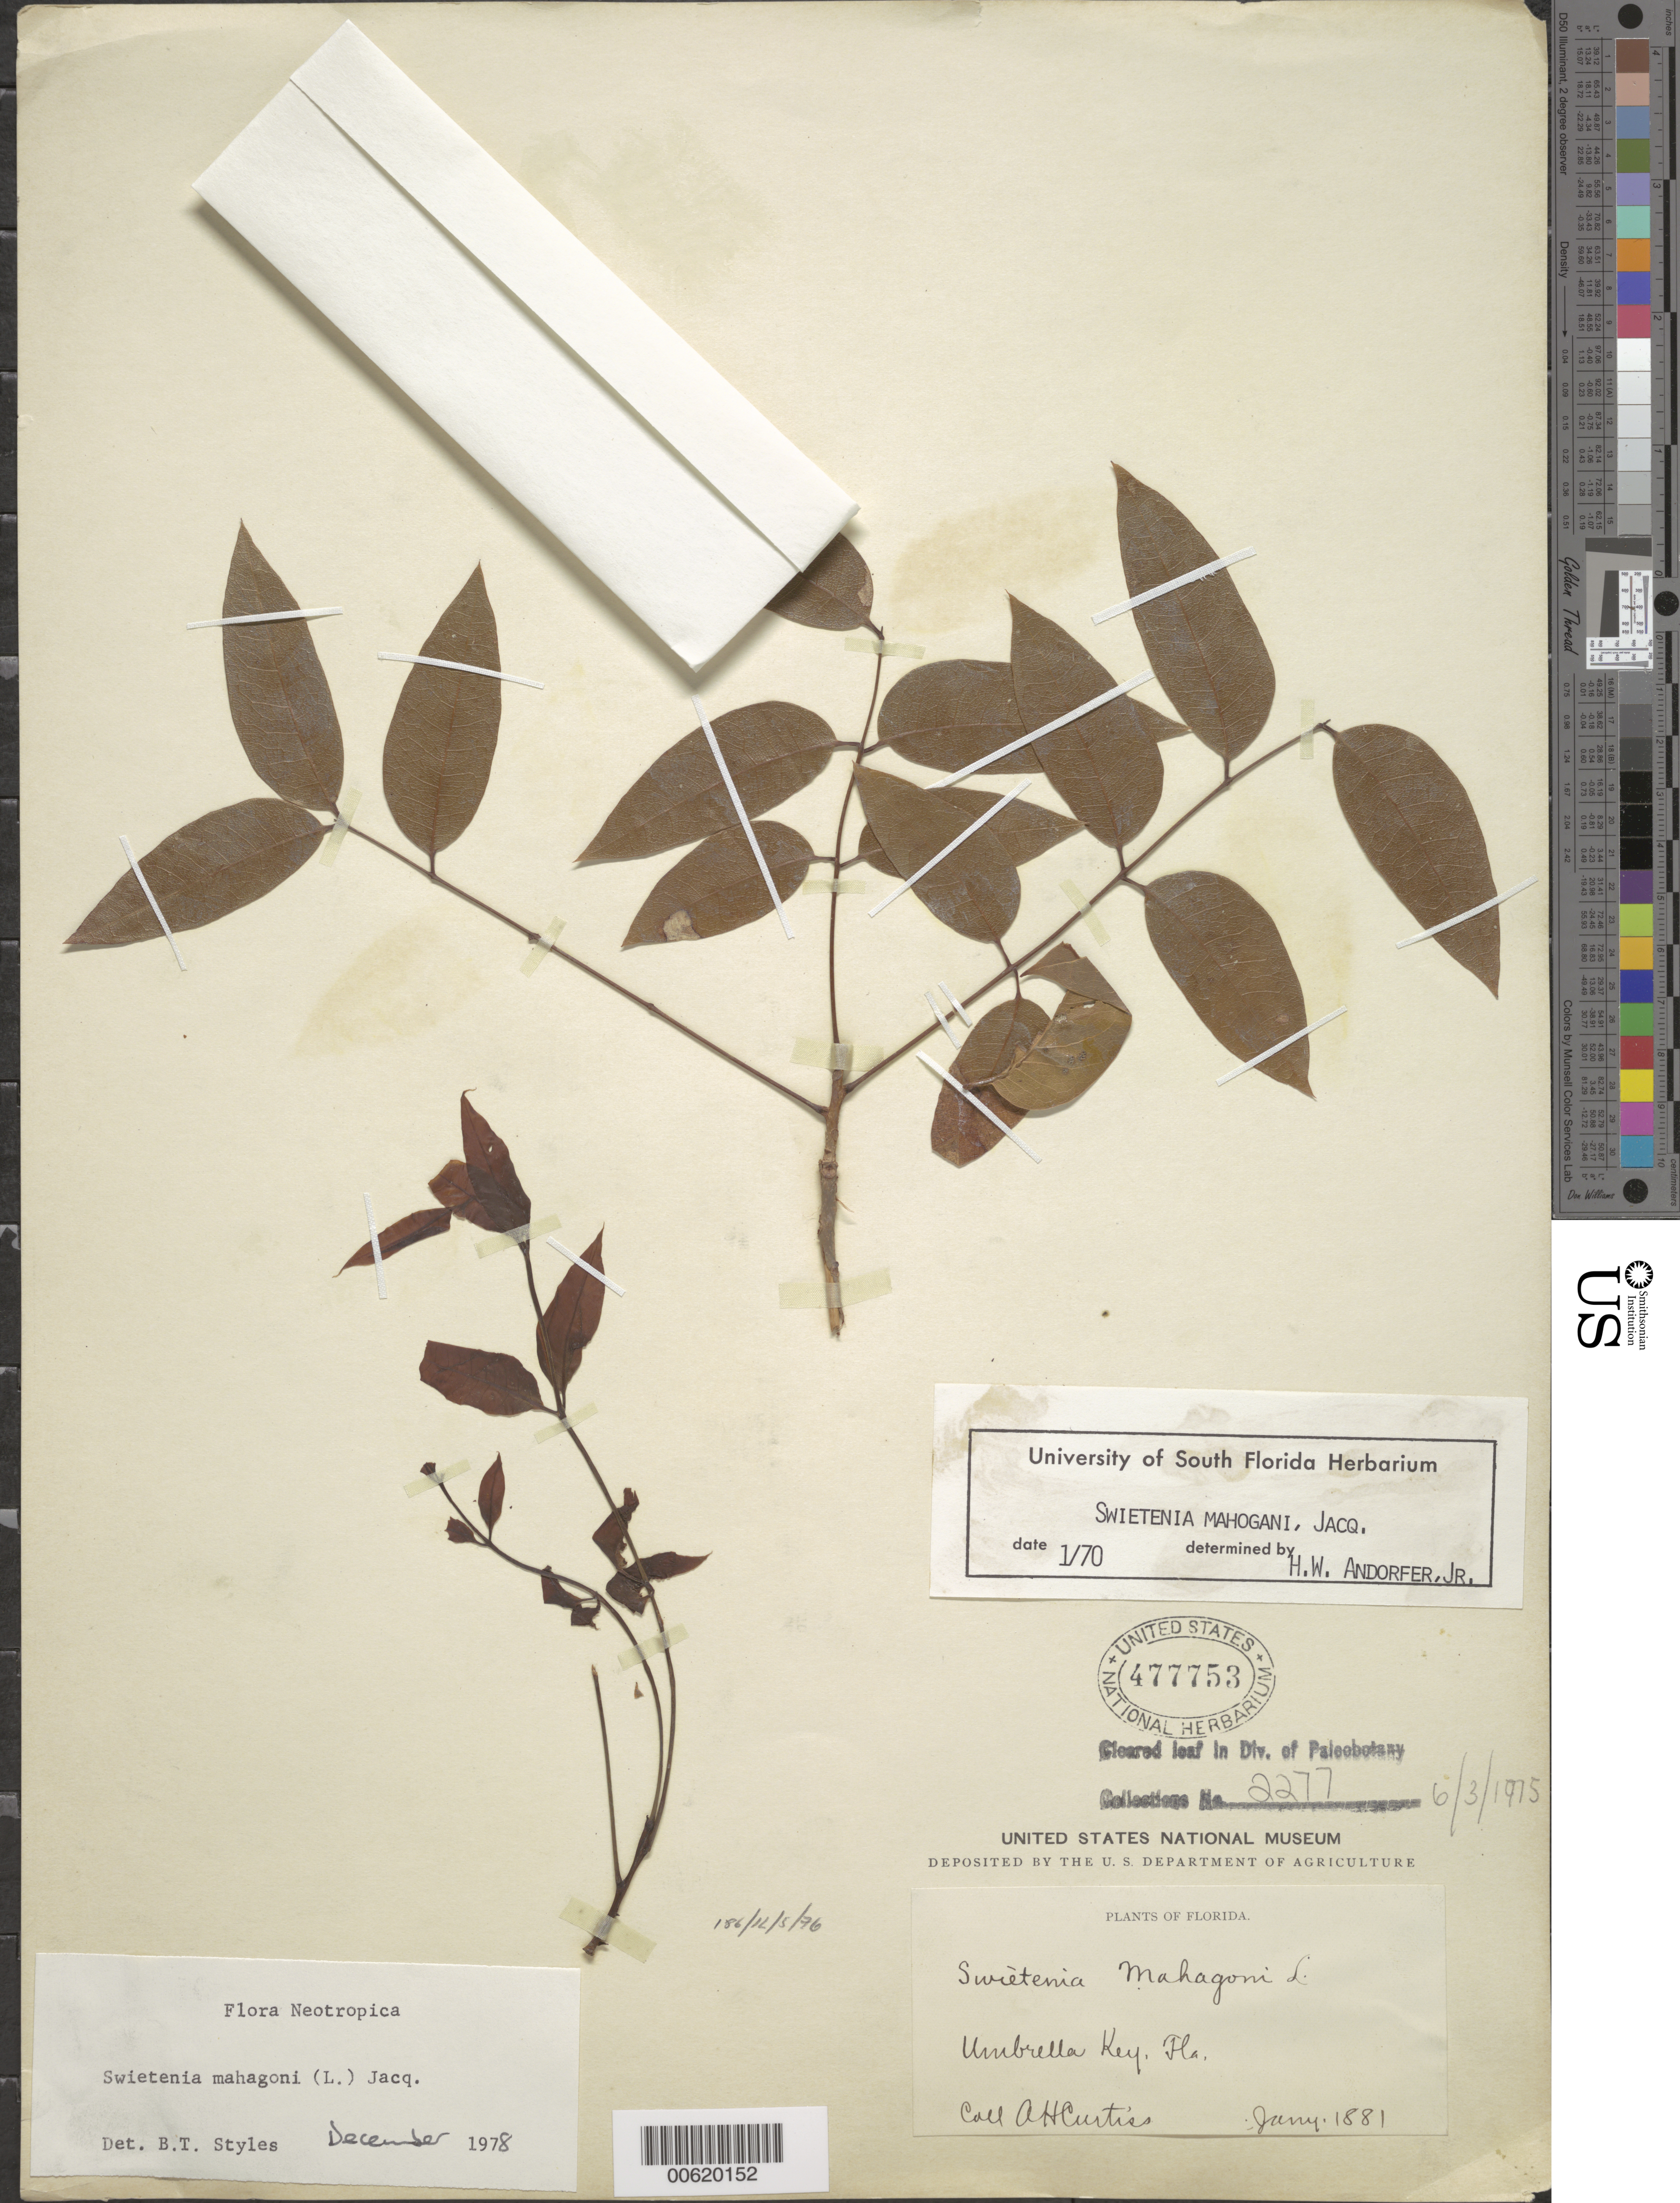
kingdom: Plantae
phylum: Tracheophyta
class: Magnoliopsida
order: Sapindales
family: Meliaceae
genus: Swietenia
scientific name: Swietenia mahagoni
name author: (L.) Jacq.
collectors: A. H. Curtiss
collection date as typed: Jan 1881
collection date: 1881-01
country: United States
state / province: Florida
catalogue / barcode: US 477753